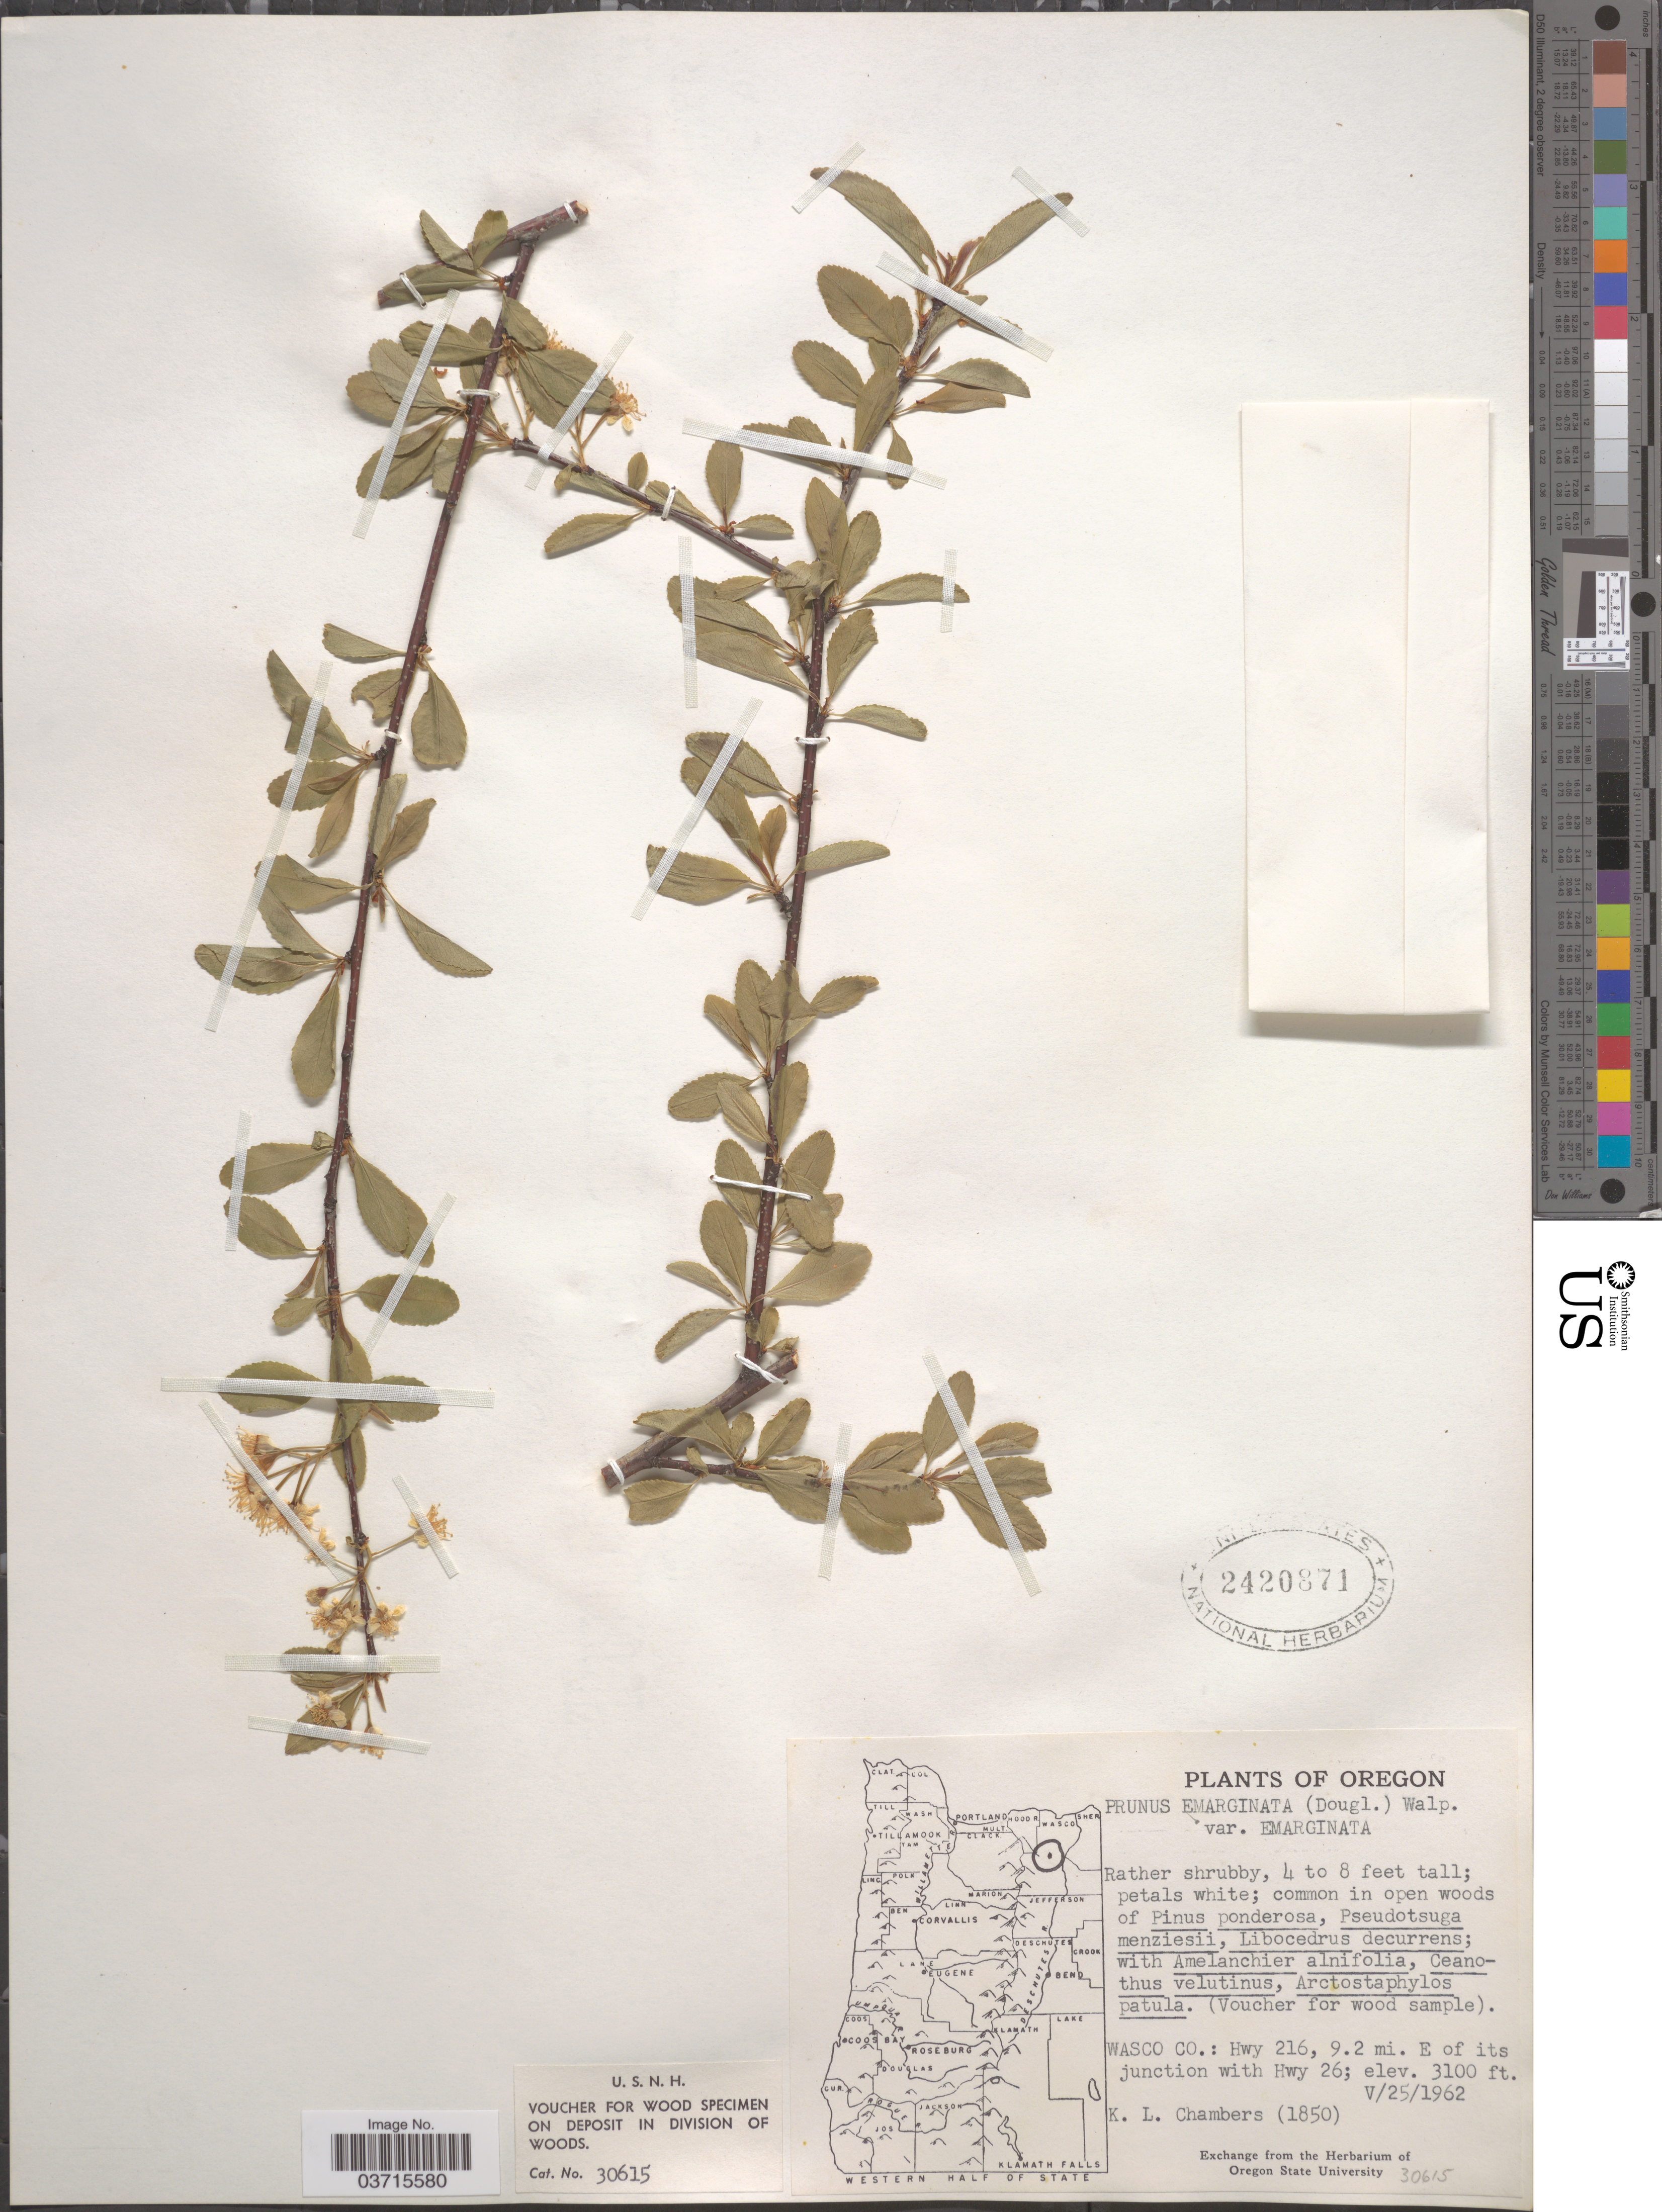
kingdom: Plantae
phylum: Tracheophyta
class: Magnoliopsida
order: Rosales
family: Rosaceae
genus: Prunus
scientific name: Prunus emarginata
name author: (Douglas ex Hook.) Eaton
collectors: K. Chambers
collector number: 1850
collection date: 1962-05-25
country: United States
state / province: Oregon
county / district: Wasco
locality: Wasco Co.: Hwy 216, 9.2 mi. E of its junction with Hwy 26.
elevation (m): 945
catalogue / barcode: US 2420871